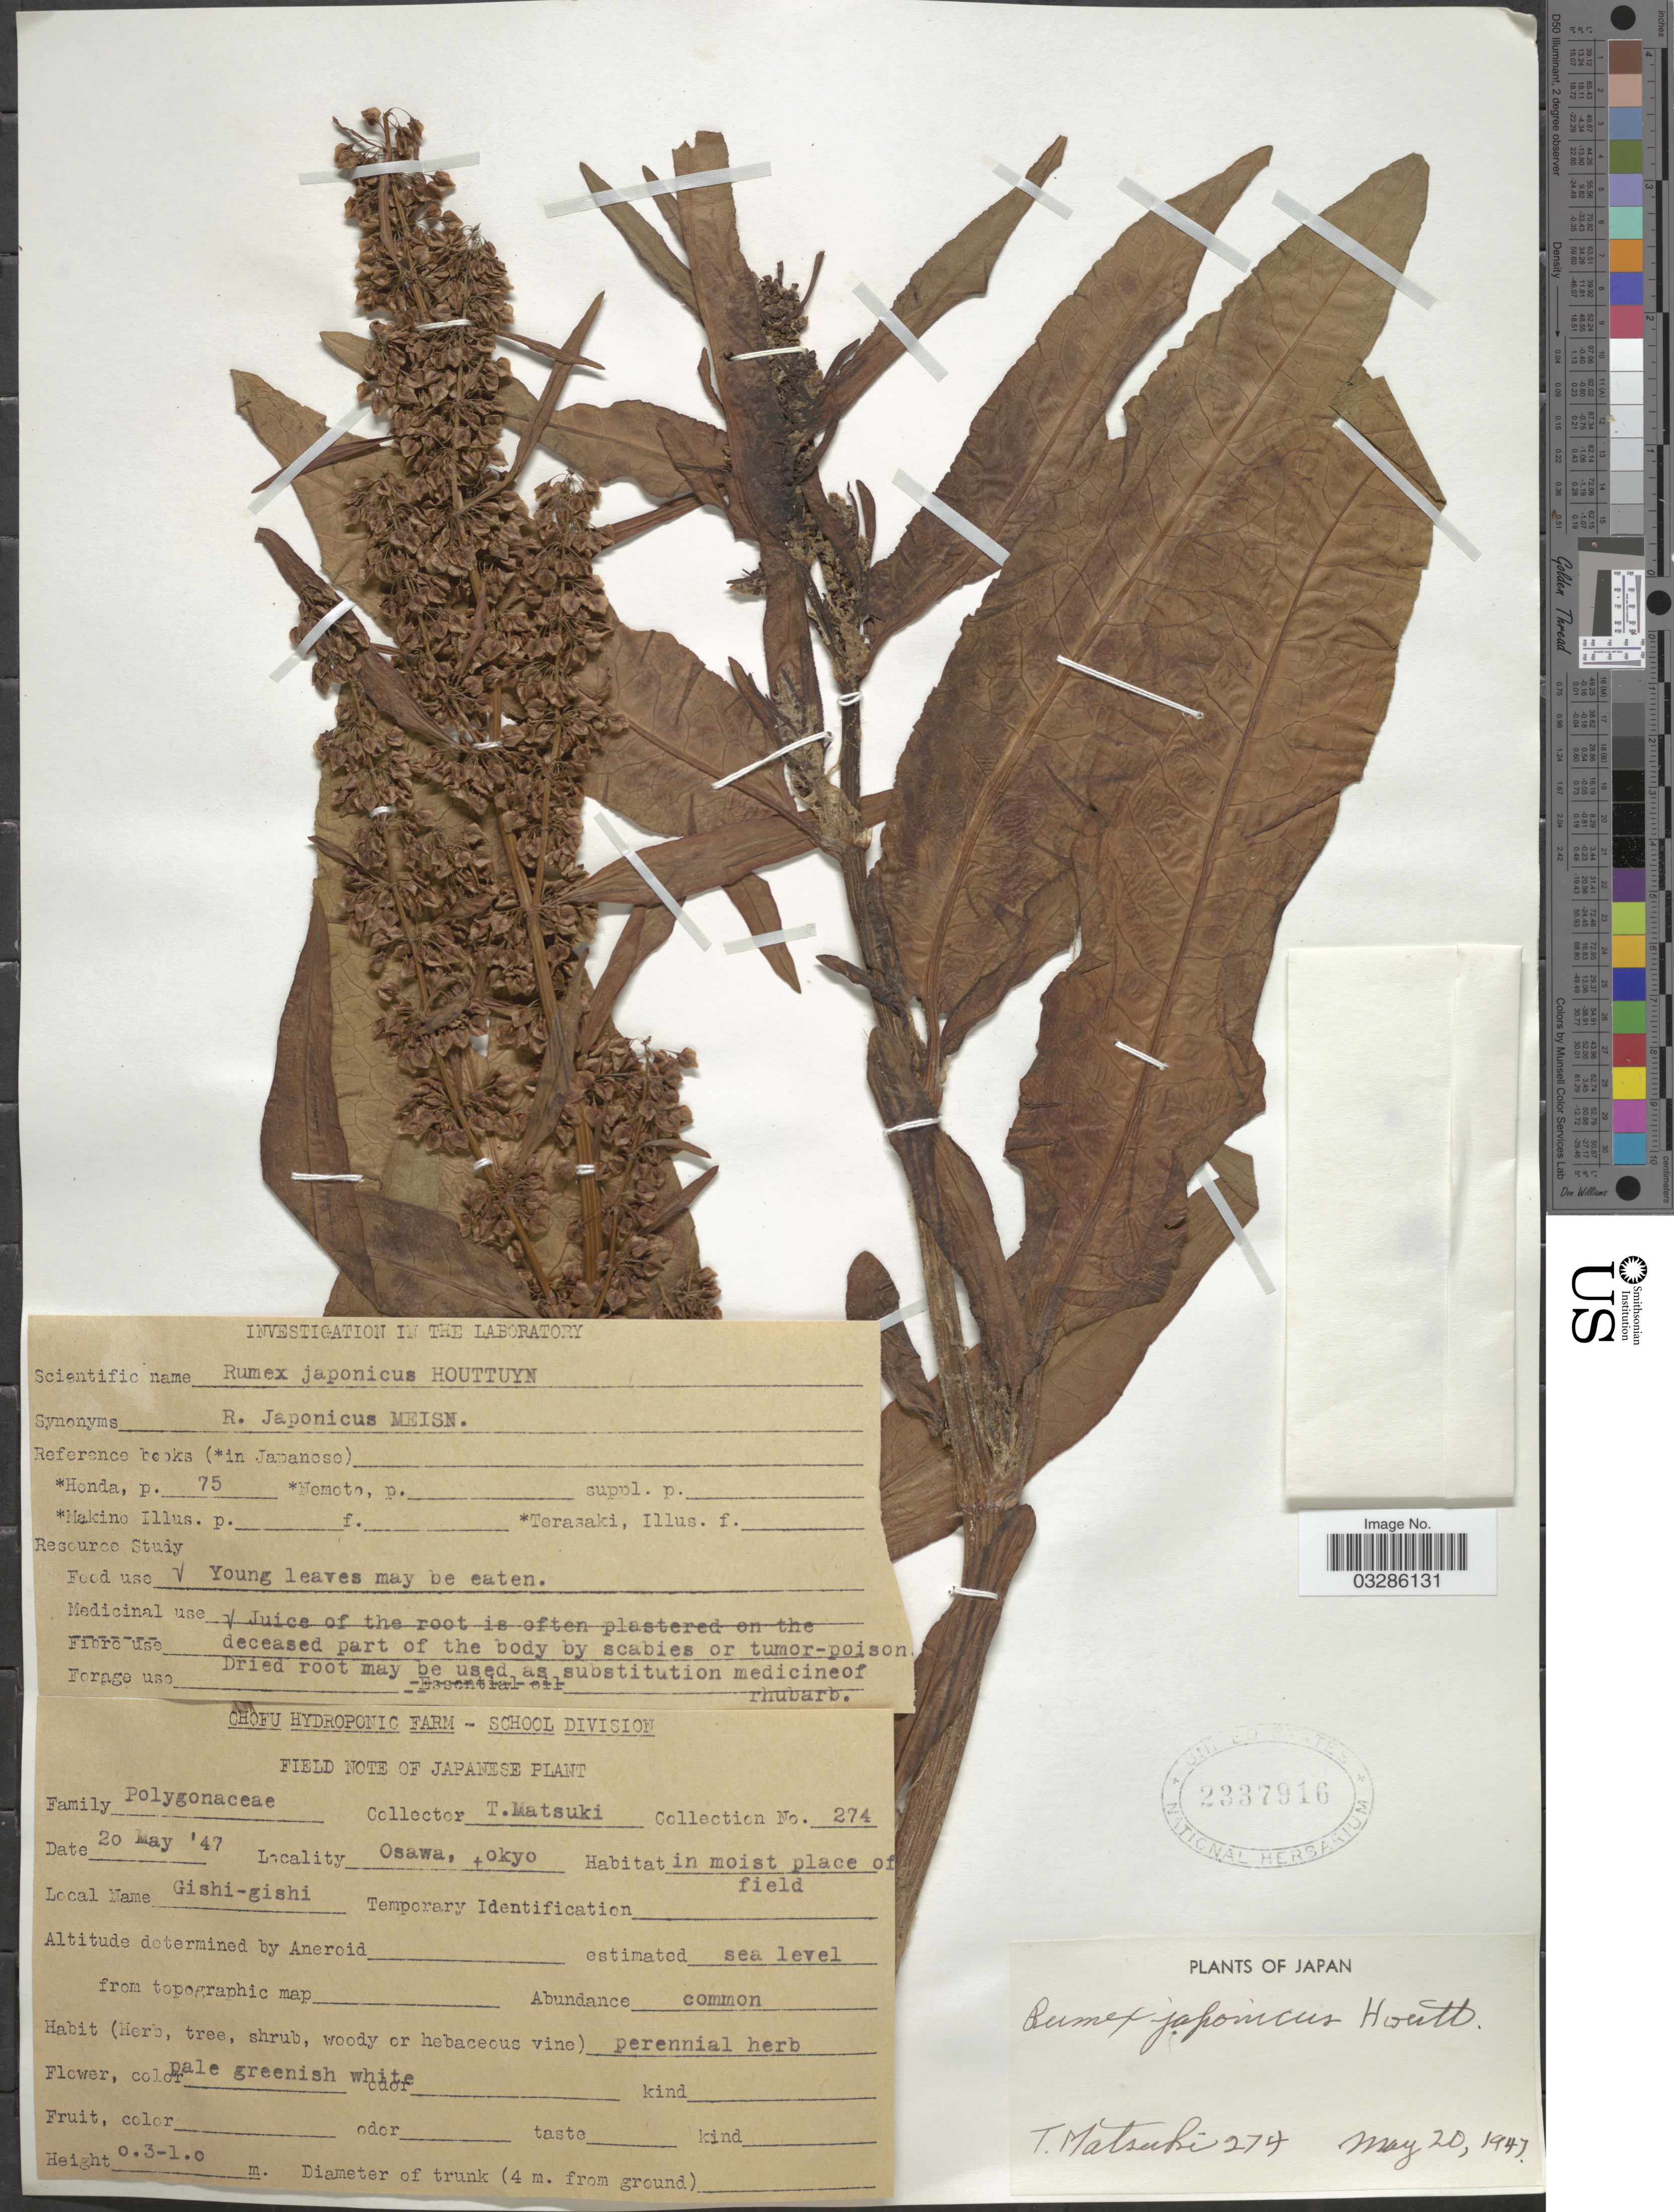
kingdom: Plantae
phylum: Tracheophyta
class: Magnoliopsida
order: Caryophyllales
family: Polygonaceae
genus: Rumex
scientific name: Rumex japonicus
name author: Houtt.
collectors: T. Matsuki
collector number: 274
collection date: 1947-05-20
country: Japan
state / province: Tokyo, Federal City of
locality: Osawa, Tokyo.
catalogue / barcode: US 2337916